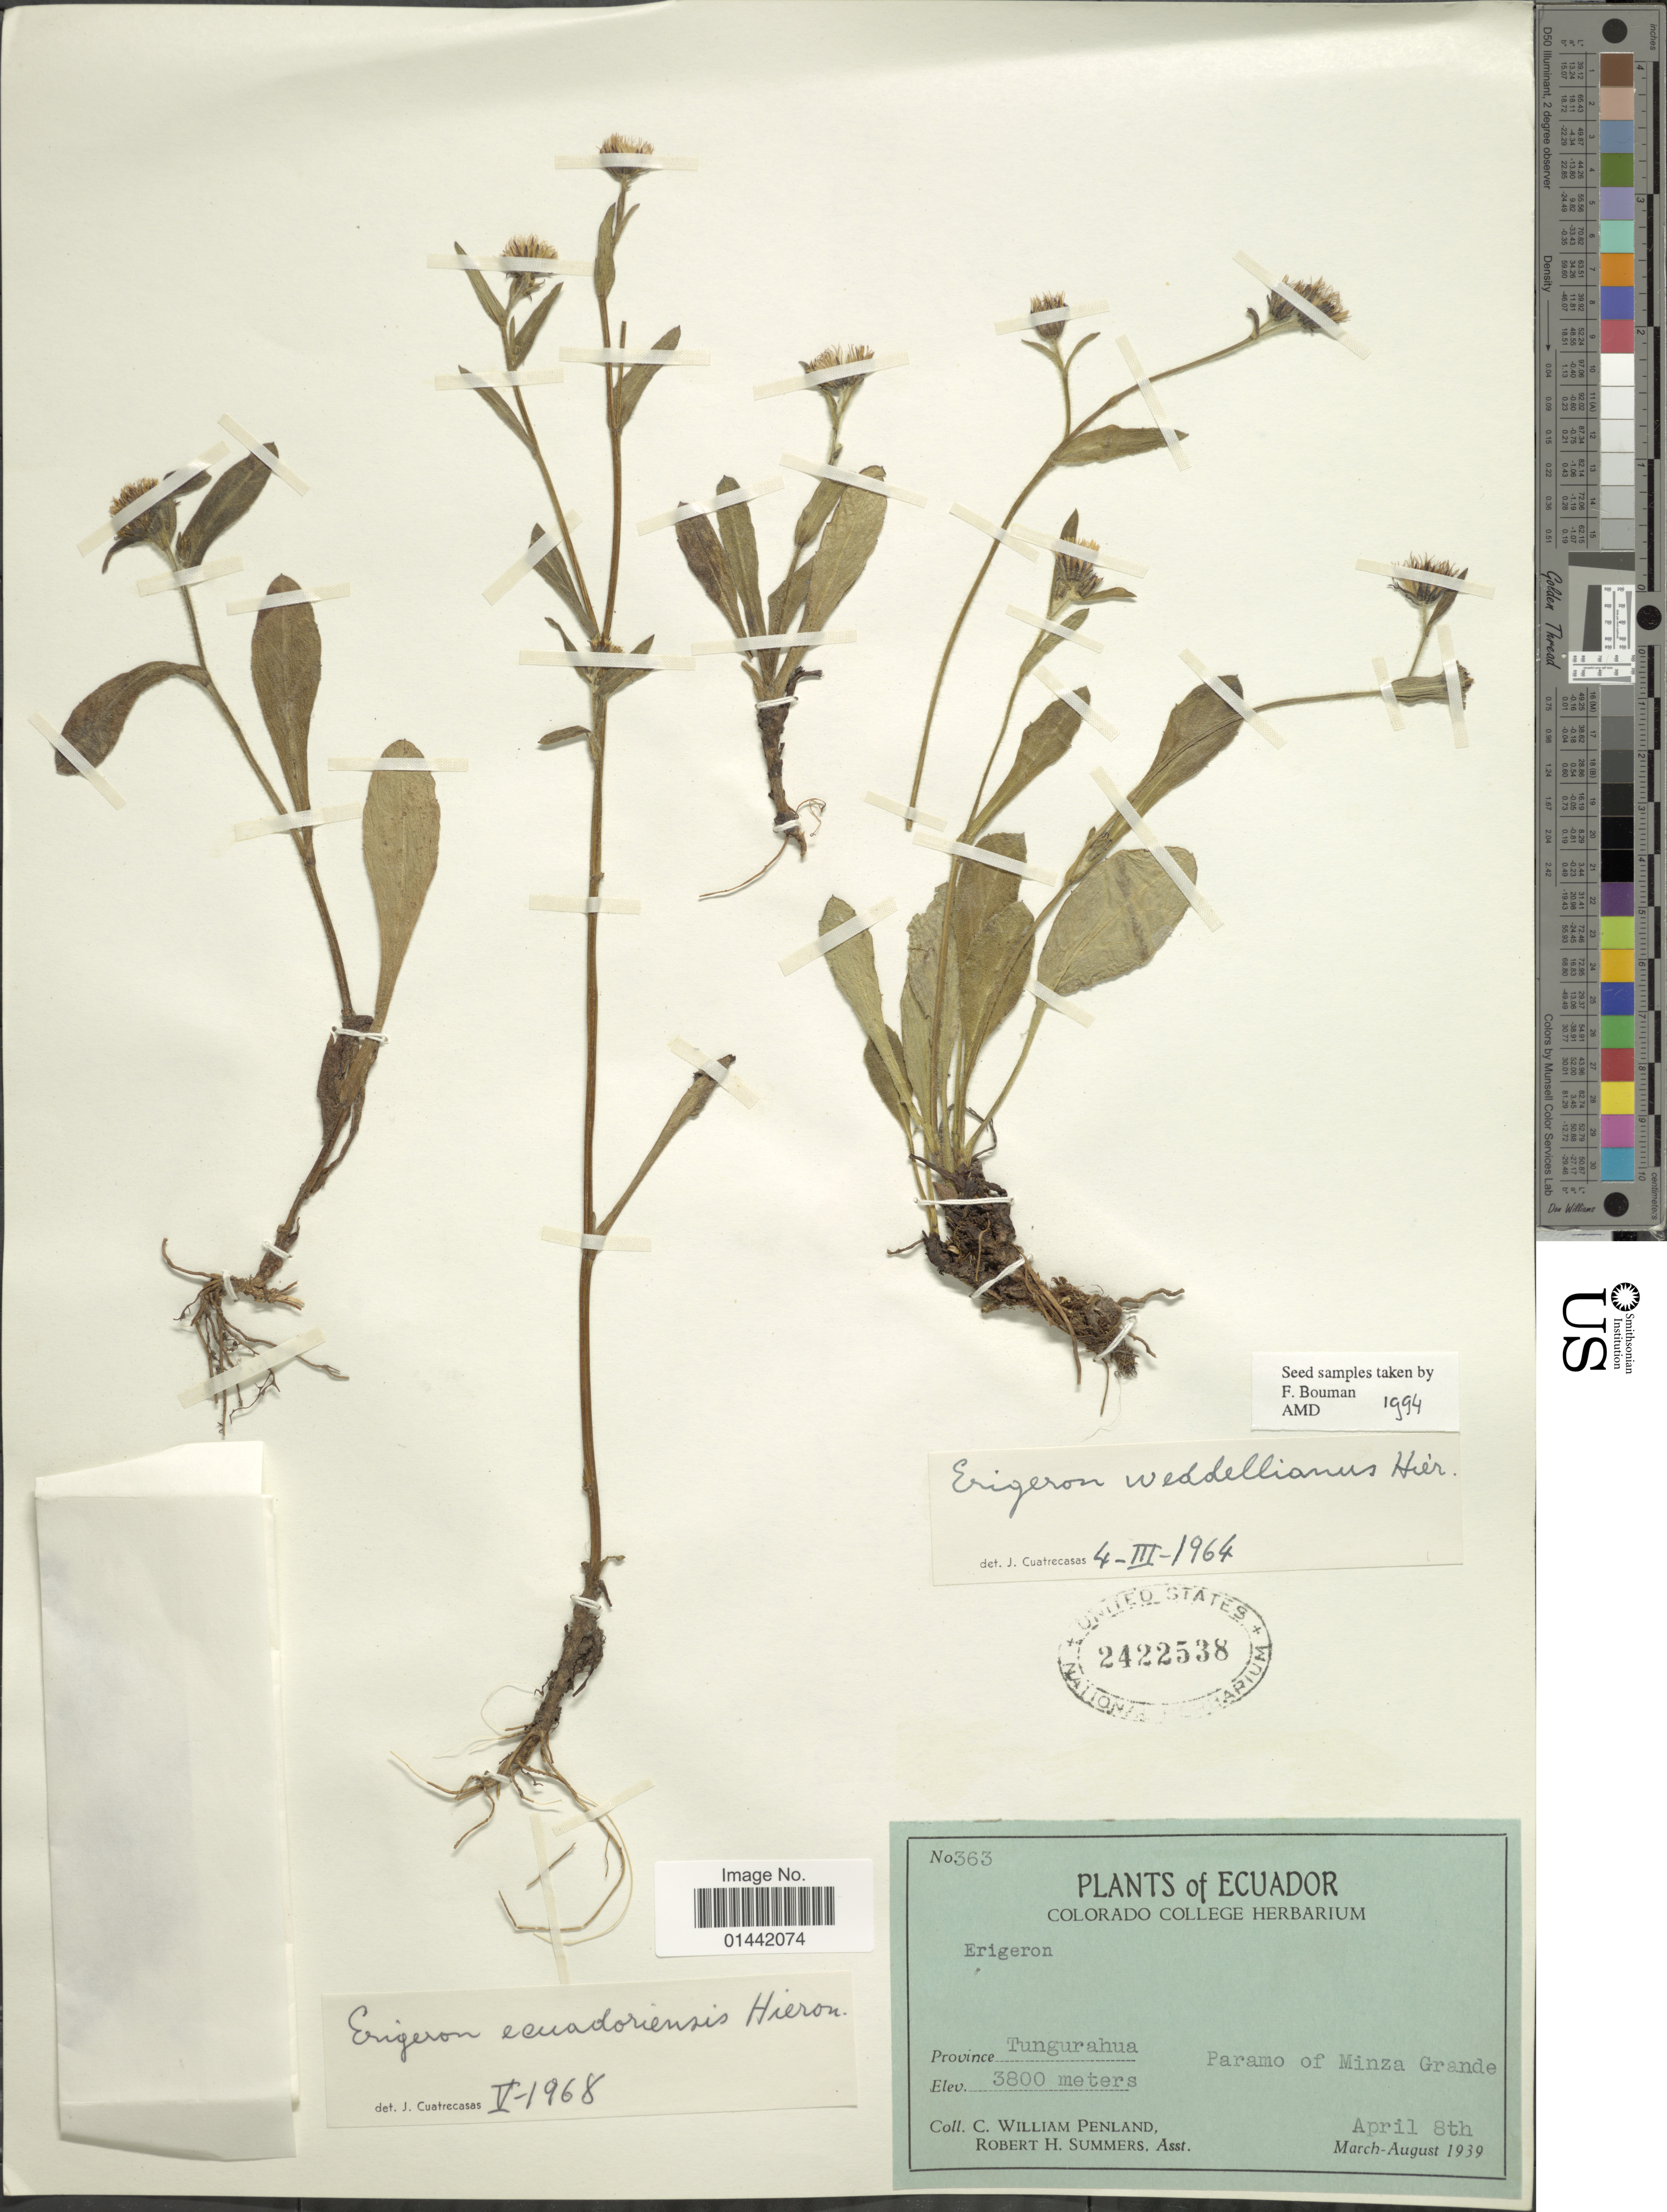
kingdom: Plantae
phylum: Tracheophyta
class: Magnoliopsida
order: Asterales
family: Asteraceae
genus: Erigeron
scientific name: Erigeron ecuadoriensis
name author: Hieron.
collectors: C. W. Penland & R. Summers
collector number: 363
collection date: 1939-04-08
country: Ecuador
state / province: Tungurahua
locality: Paramo of Minza Grande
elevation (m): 3800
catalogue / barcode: US 2422538